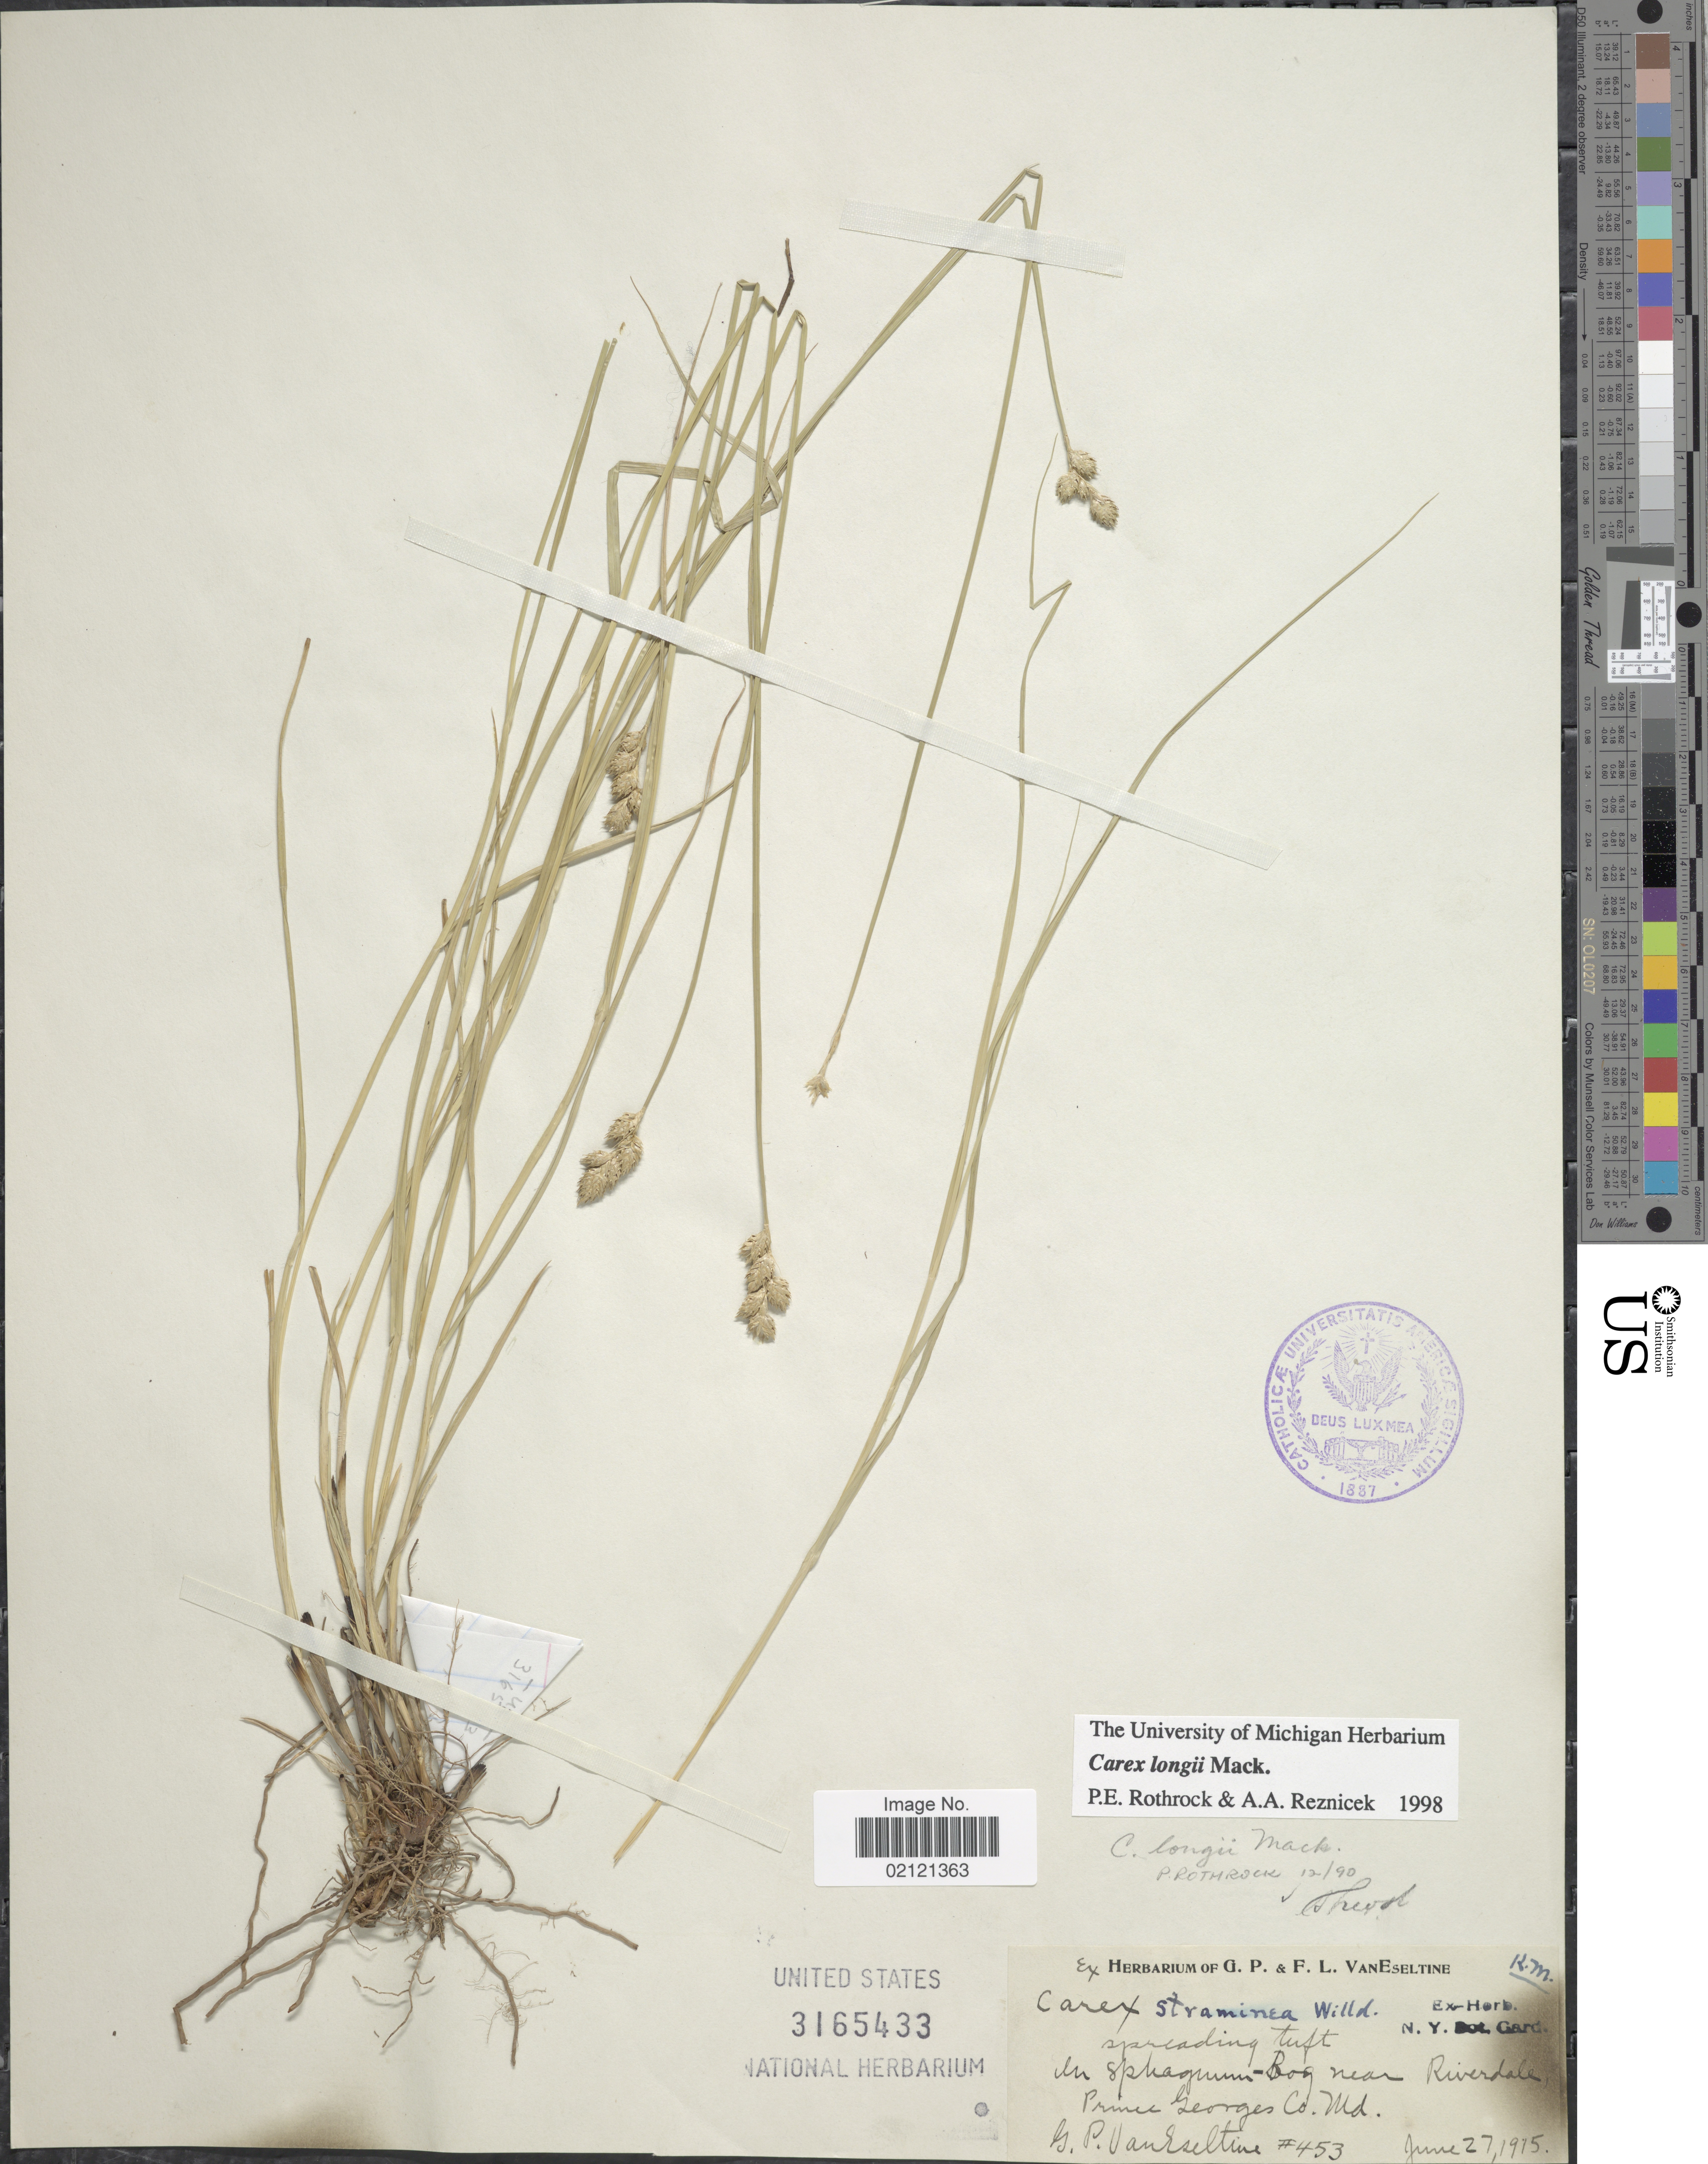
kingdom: Plantae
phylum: Tracheophyta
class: Liliopsida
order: Poales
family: Cyperaceae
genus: Carex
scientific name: Carex longii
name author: Mack.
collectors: G. P. Van Eseltine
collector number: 453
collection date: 1915-06-27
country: United States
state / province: Maryland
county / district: Prince George's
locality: Near Riverdale, Prince Georges Co.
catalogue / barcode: US 3165433